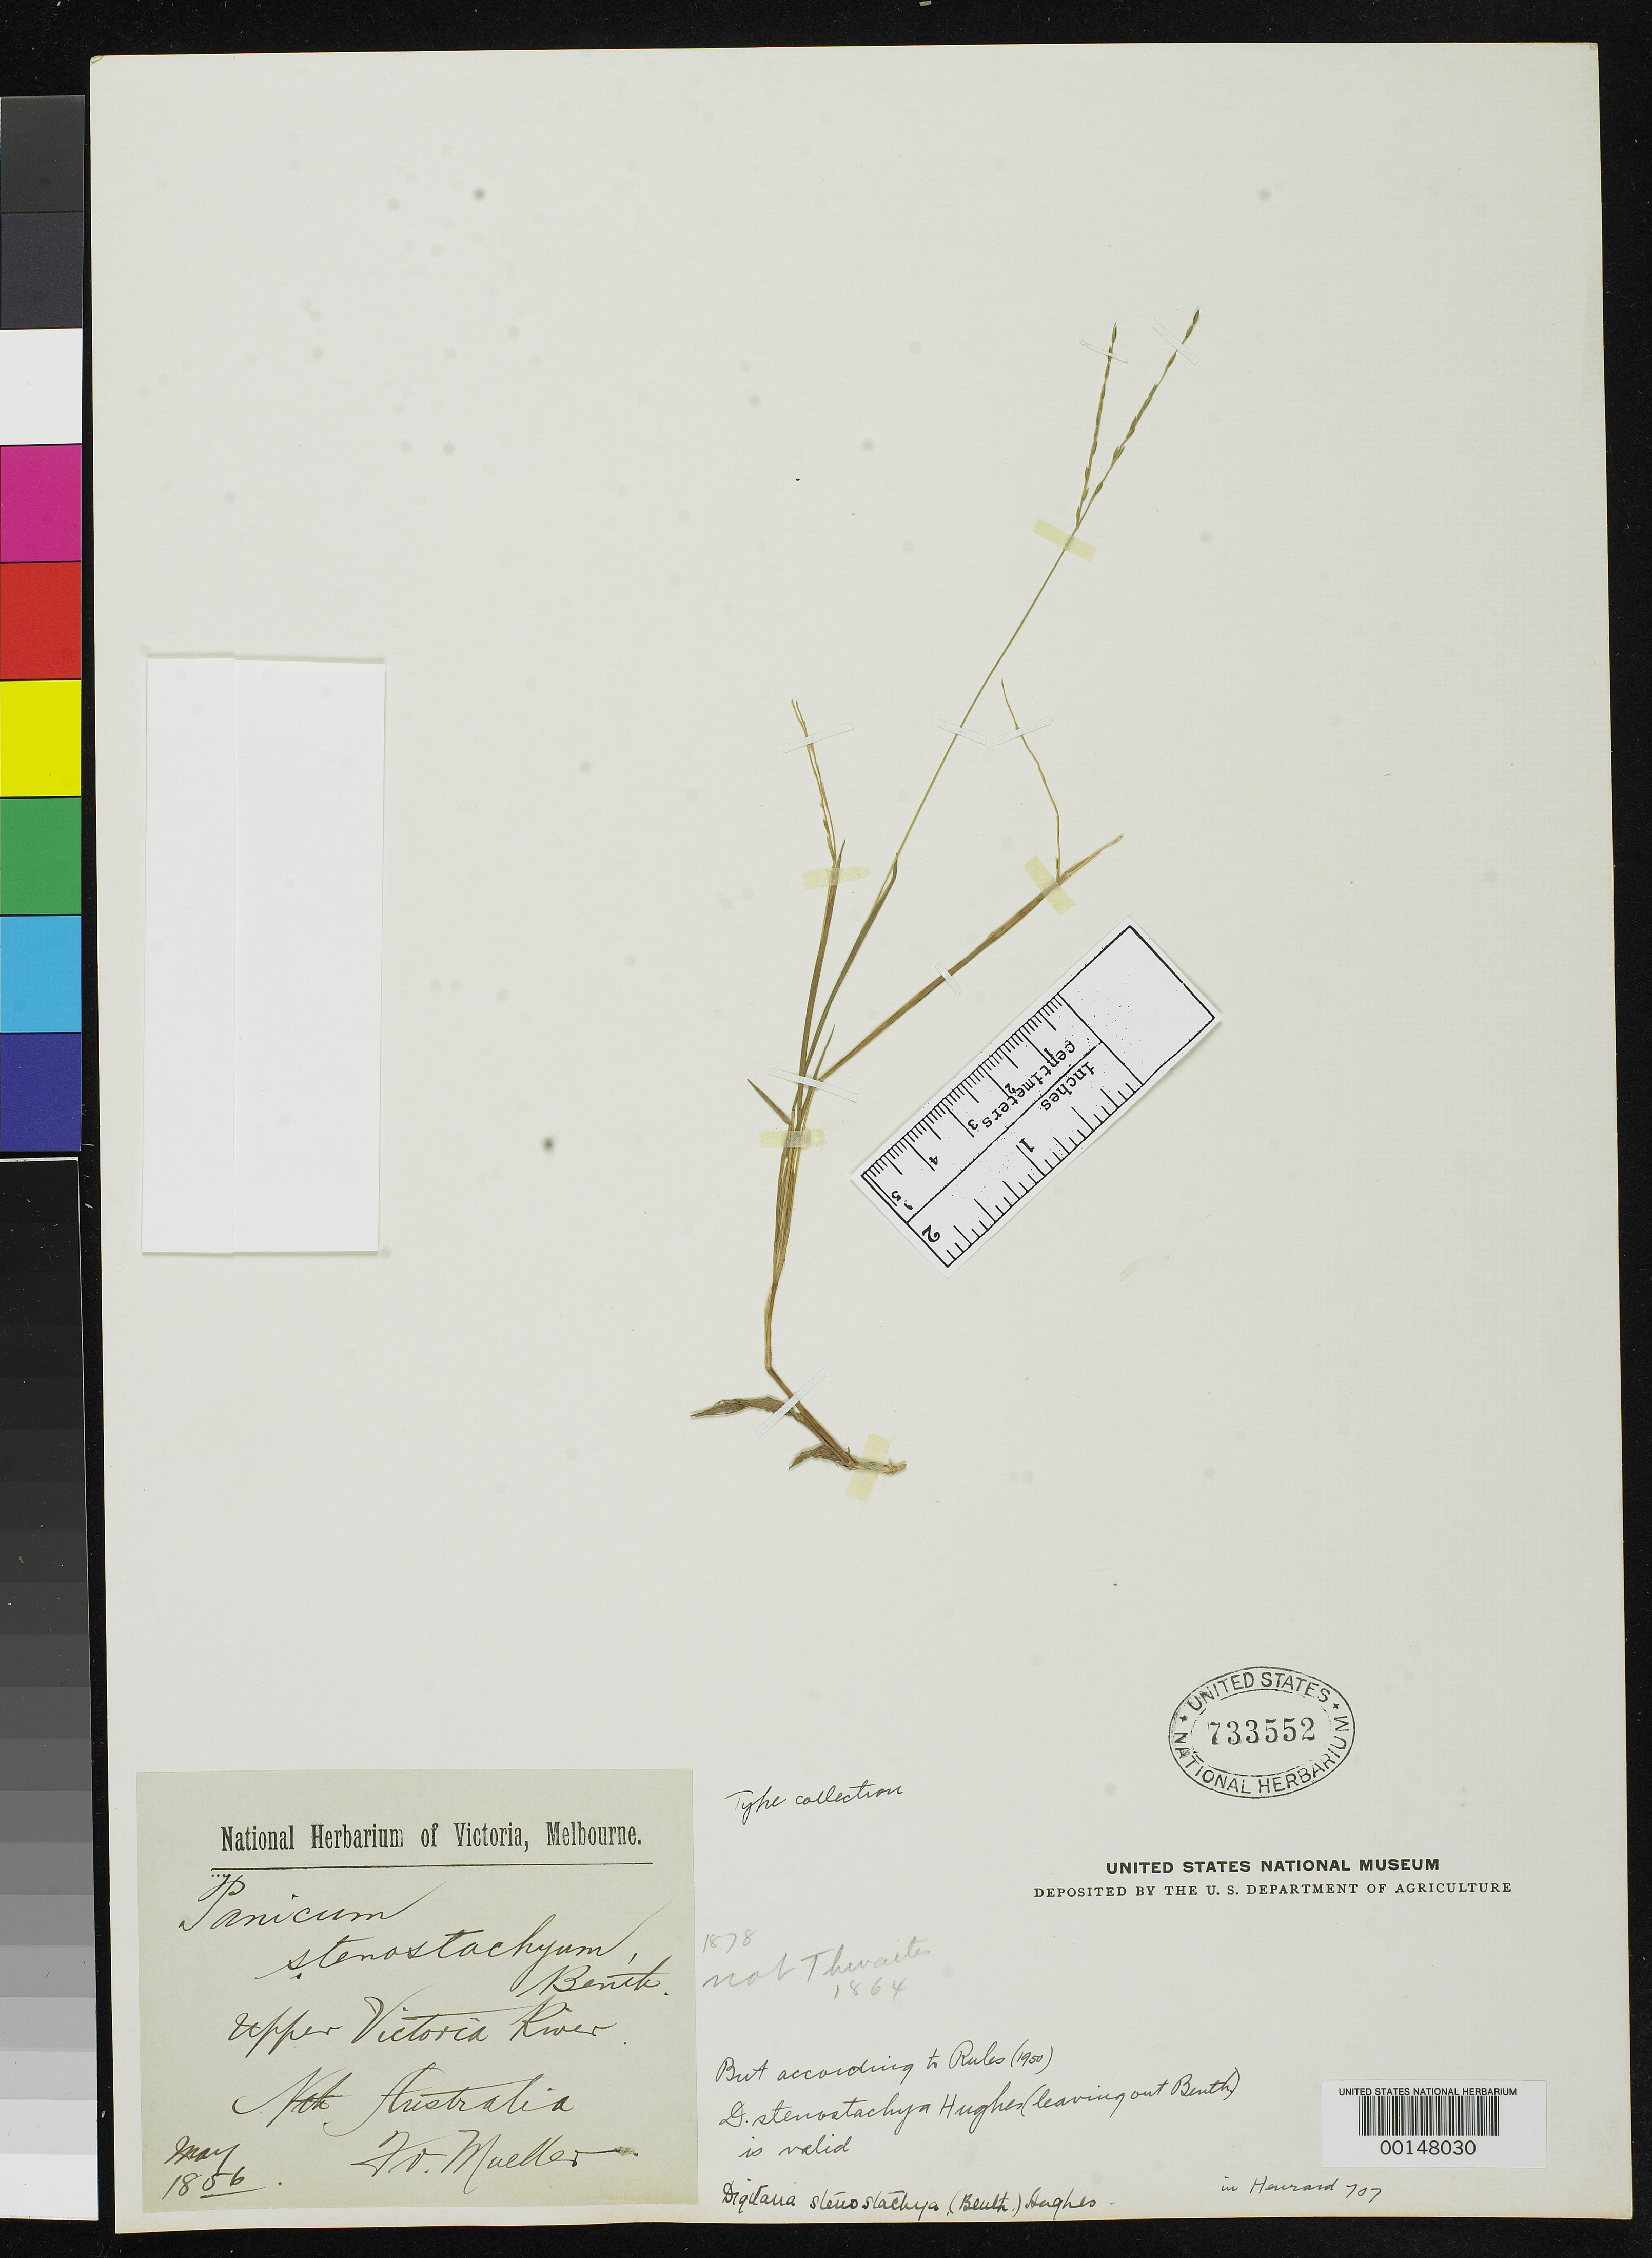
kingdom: Plantae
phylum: Tracheophyta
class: Liliopsida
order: Poales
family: Poaceae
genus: Panicum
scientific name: Panicum stenostachyum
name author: Benth.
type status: Isotype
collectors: F. Mueller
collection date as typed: May 1856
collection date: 1856-05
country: Australia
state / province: Northern Territory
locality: Upper Victoria River.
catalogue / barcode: US 733552